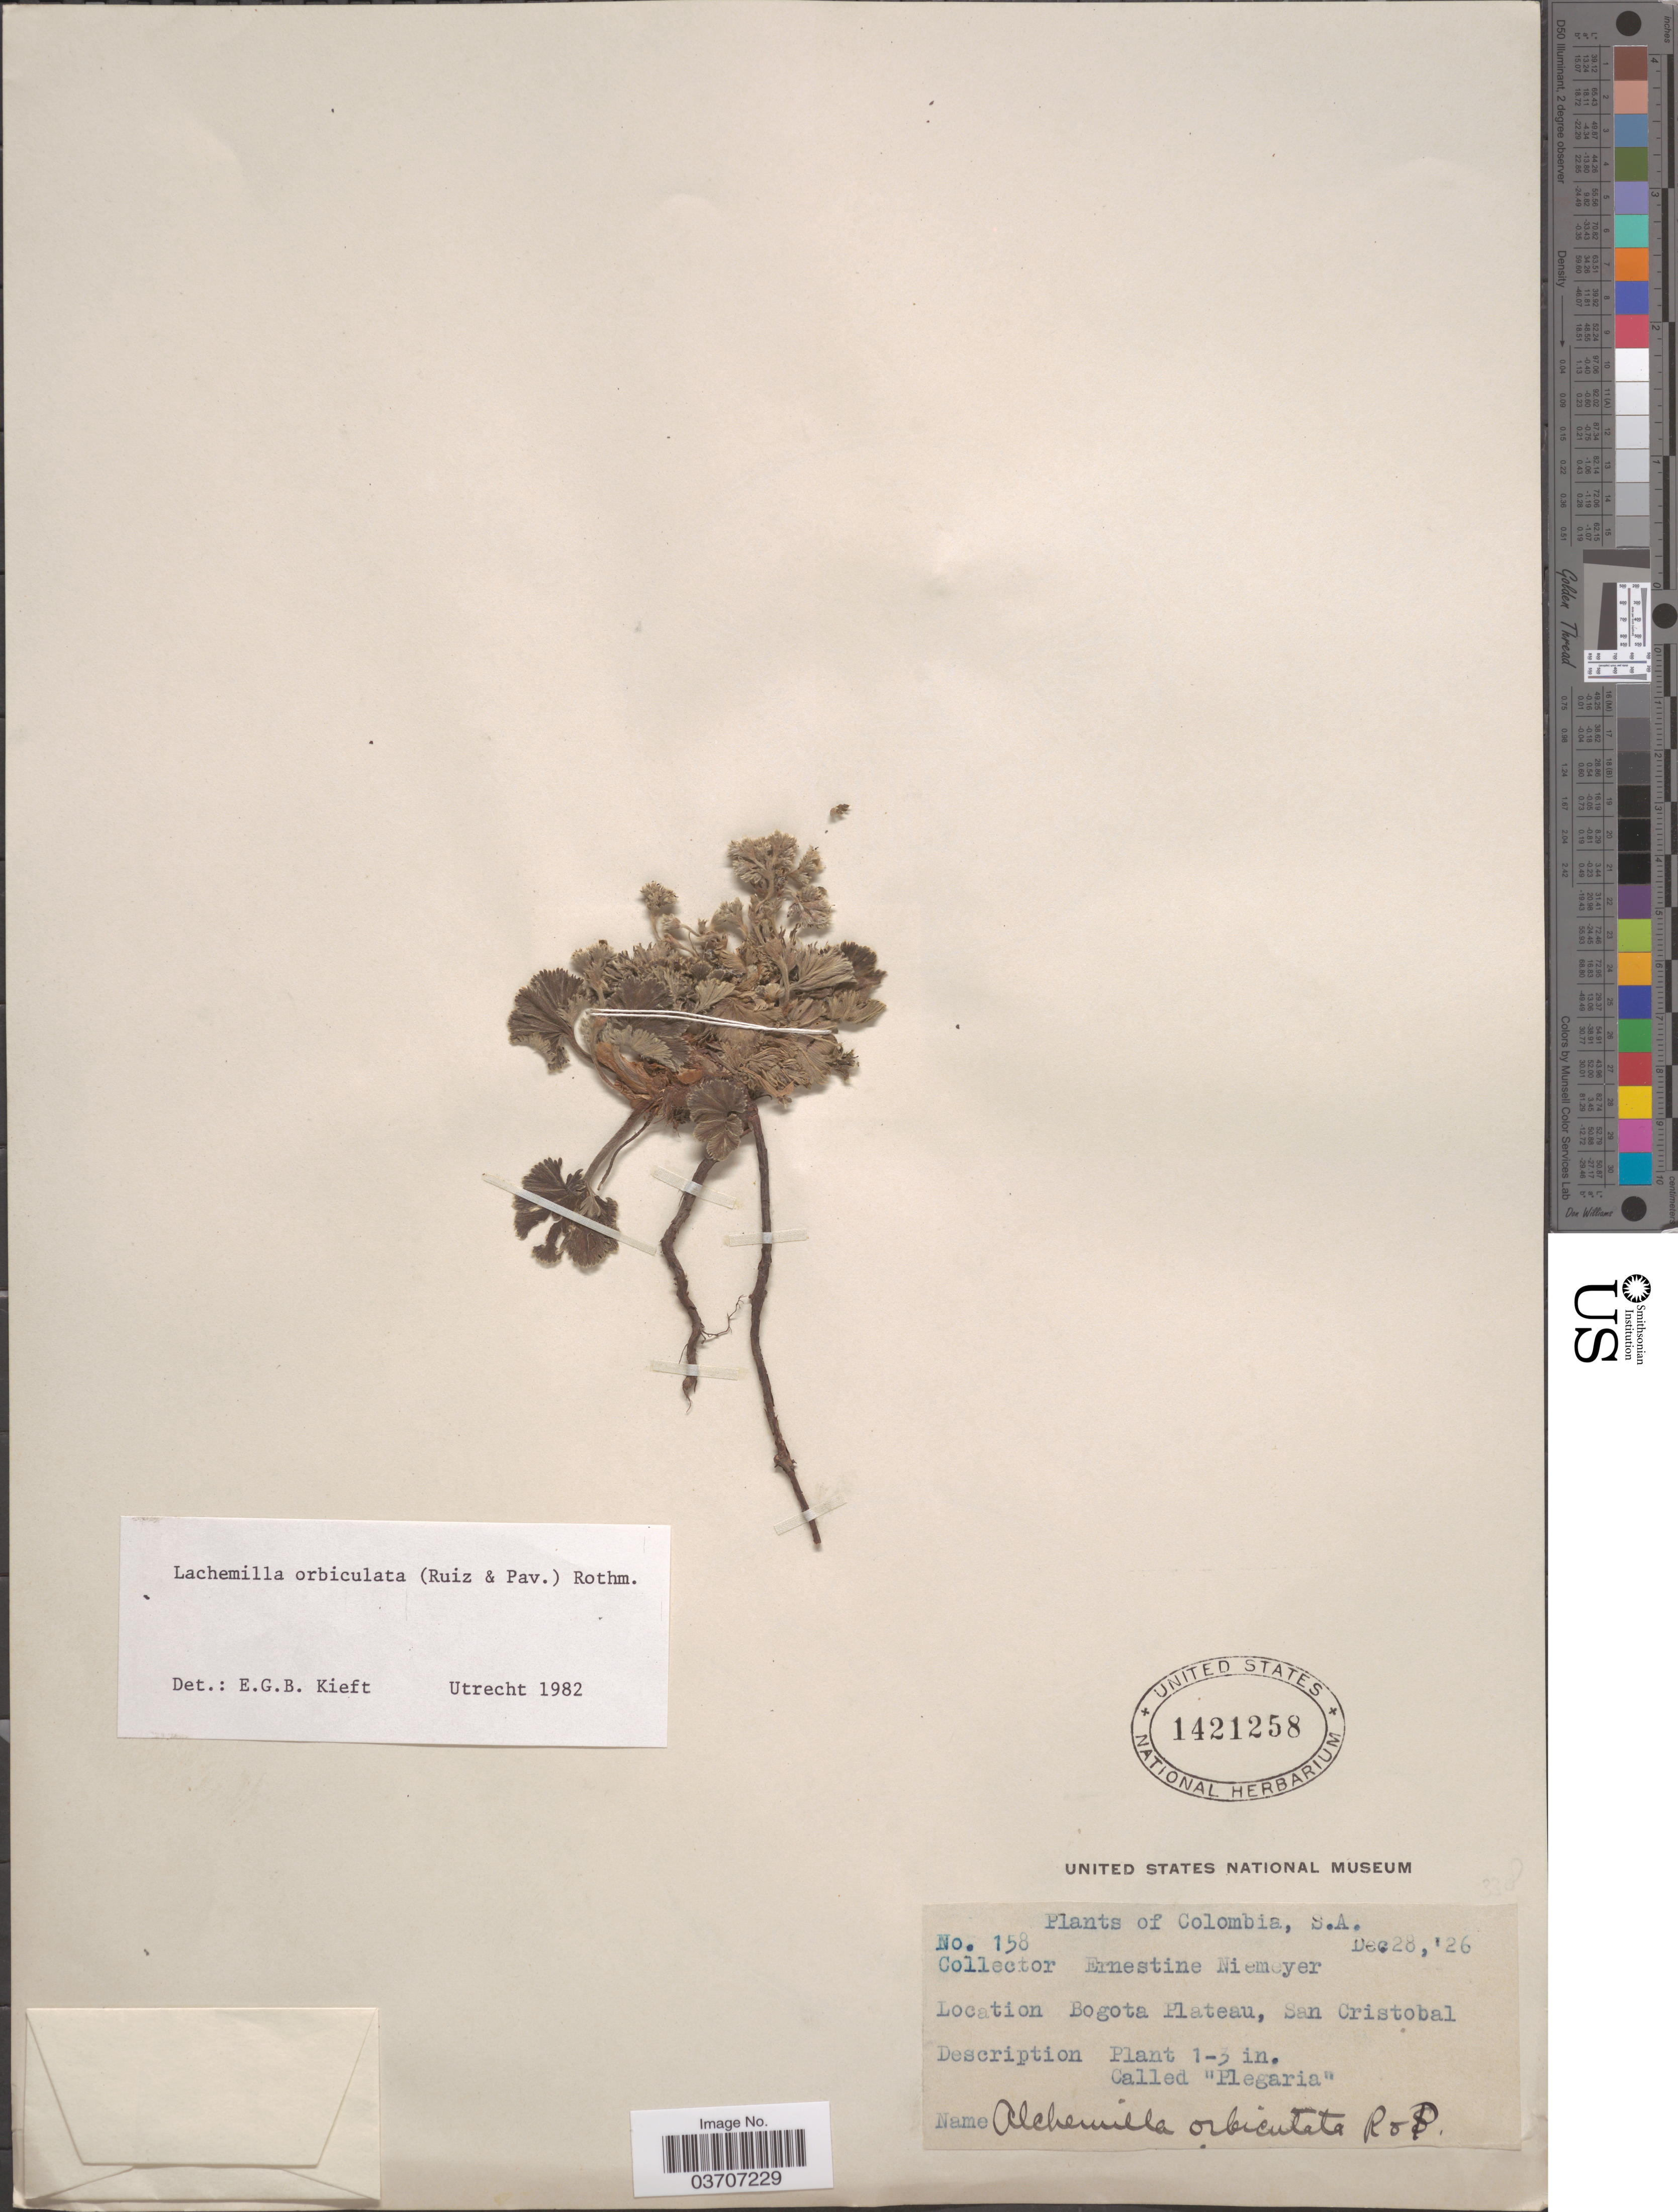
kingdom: Plantae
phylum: Tracheophyta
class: Magnoliopsida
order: Rosales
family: Rosaceae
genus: Lachemilla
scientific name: Lachemilla orbiculata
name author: (Ruiz & Pav.) Rydb.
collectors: E. H. Niemeyer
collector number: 158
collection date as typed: Transcribed d/m/y: 28/12/26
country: Colombia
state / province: Bogota D.C.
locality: Bogota Plateau, San Cristobal.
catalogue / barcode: US 1421258